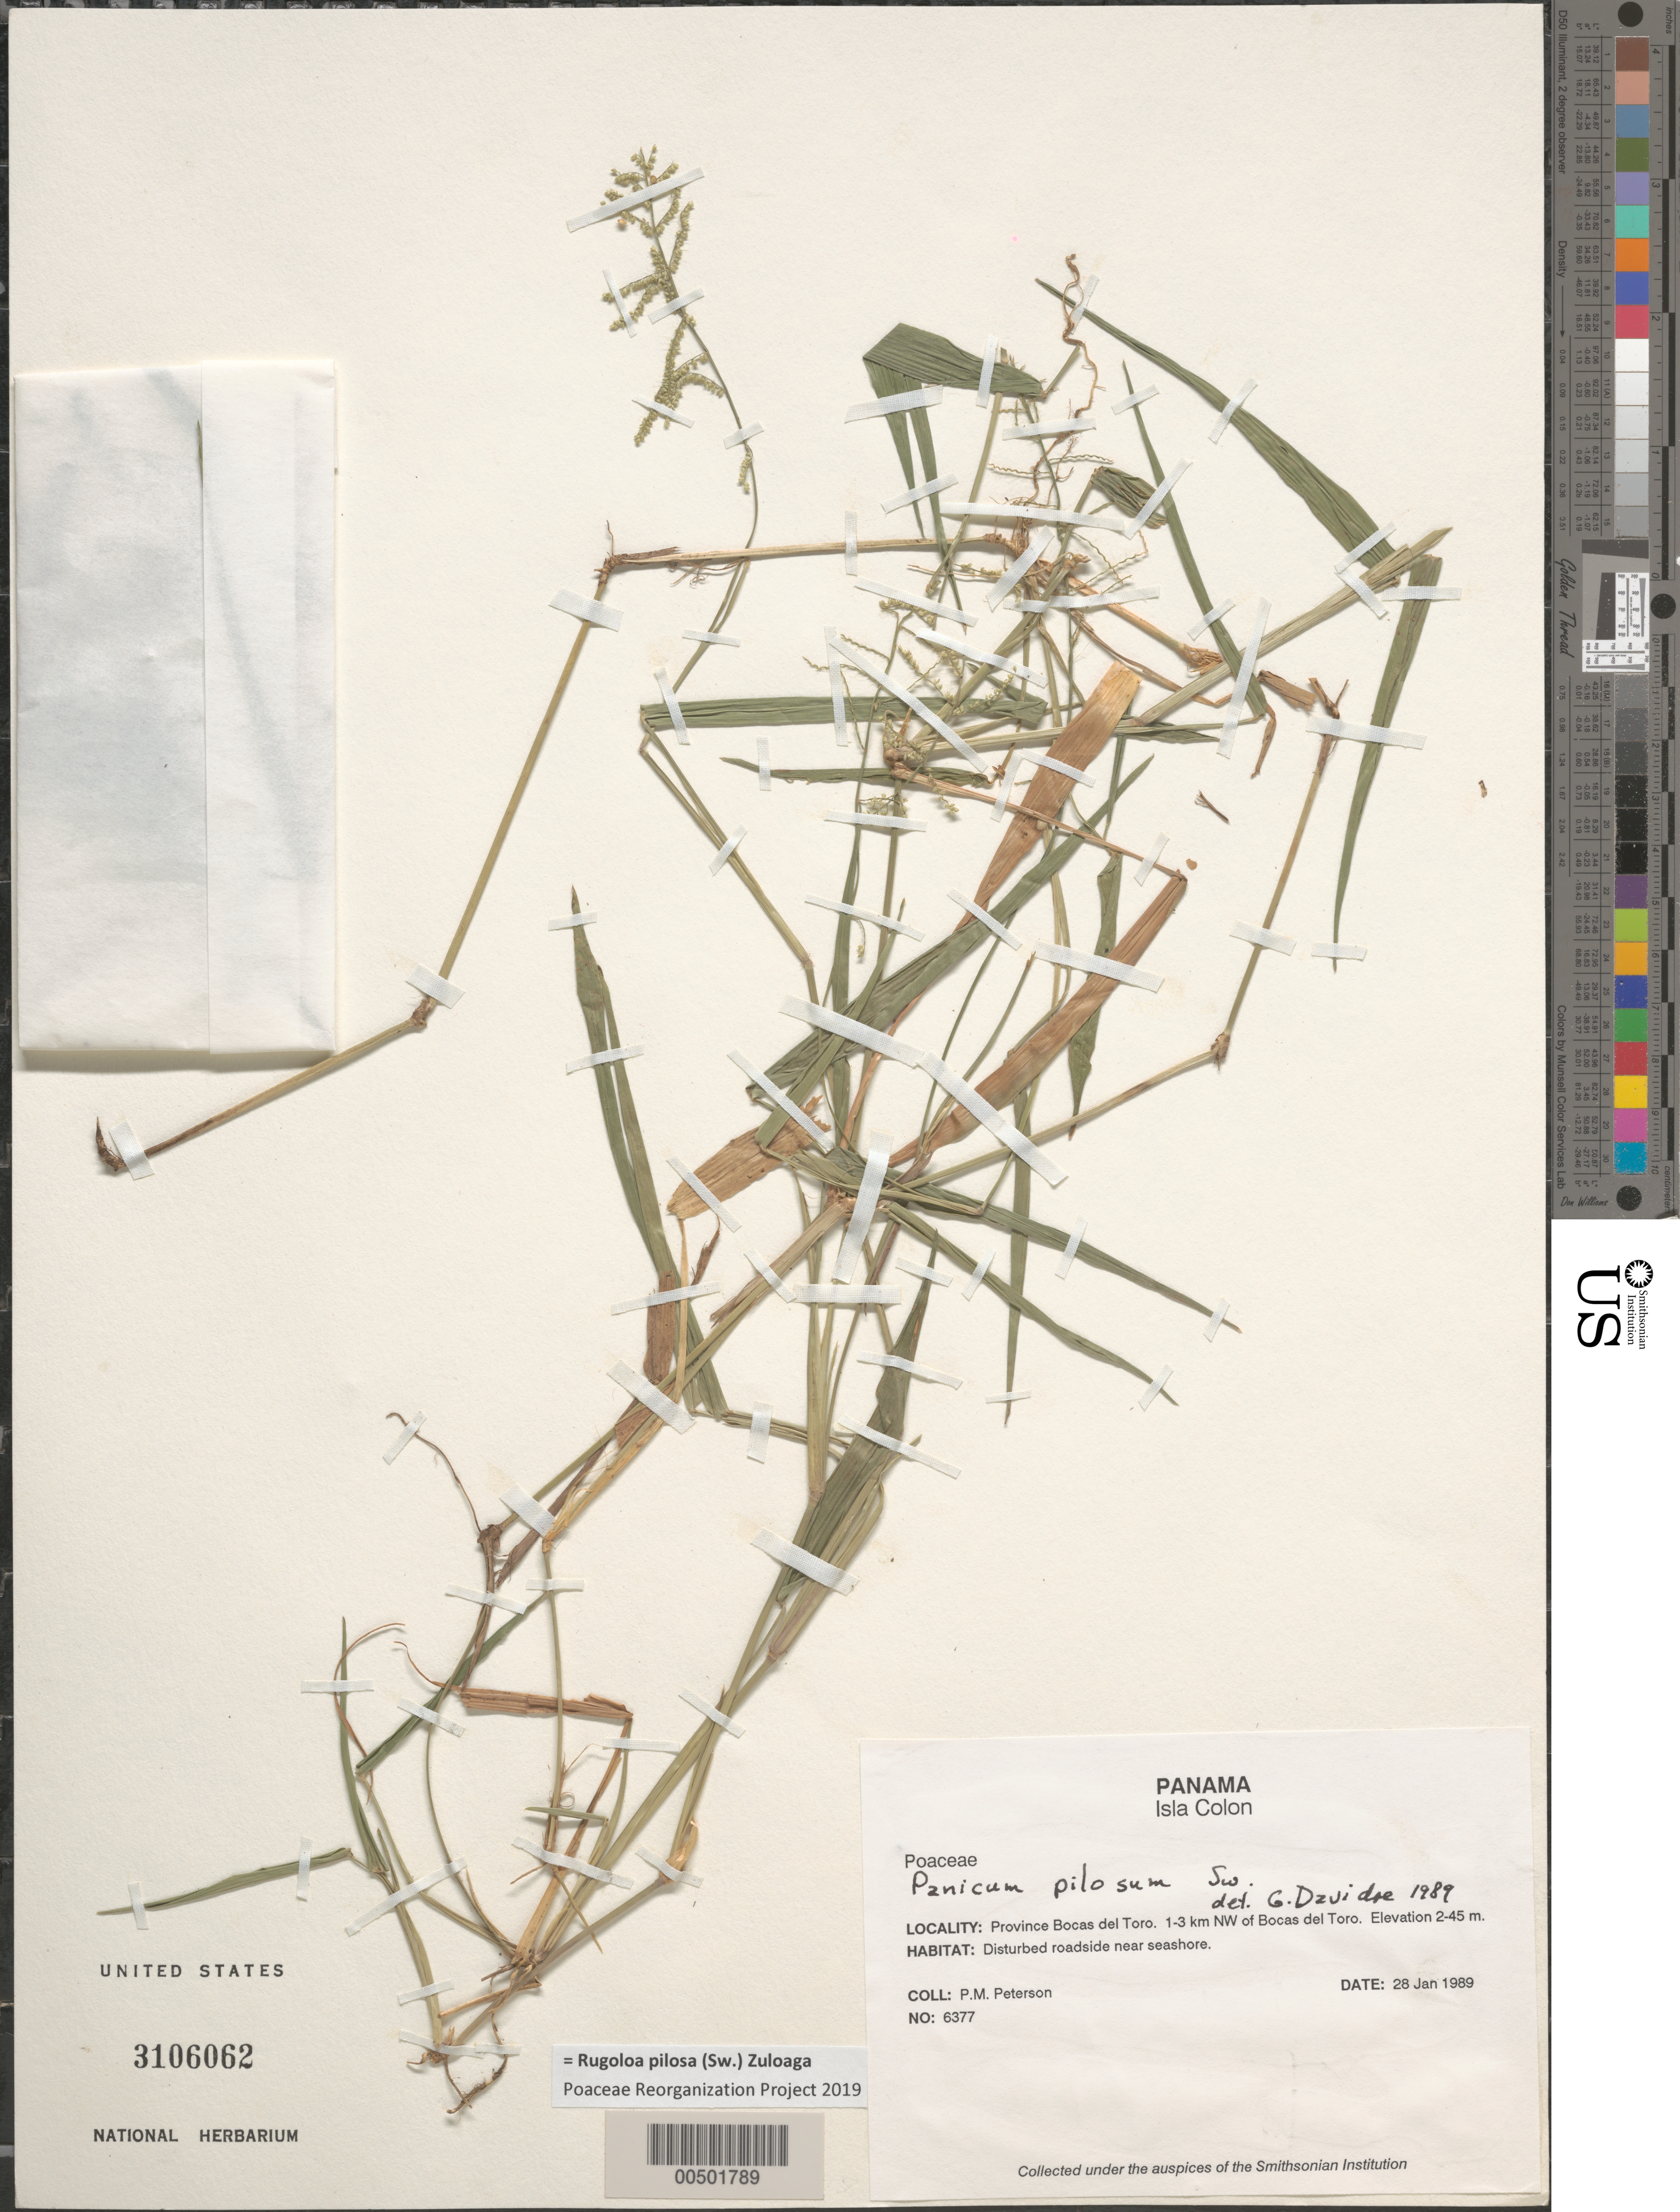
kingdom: Plantae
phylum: Tracheophyta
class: Liliopsida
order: Poales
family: Poaceae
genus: Panicum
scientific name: Panicum pilosum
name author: Sw.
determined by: Davidse, Gerrit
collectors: P. M. Peterson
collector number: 06377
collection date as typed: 28 Jan 1989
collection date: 1989-01-28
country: Panama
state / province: Bocas del Toro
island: Colón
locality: Isla Colon, 1-3 km NW of Bocas del Toro.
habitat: Disturbed roadside near seashore.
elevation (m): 2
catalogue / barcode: US 3106062